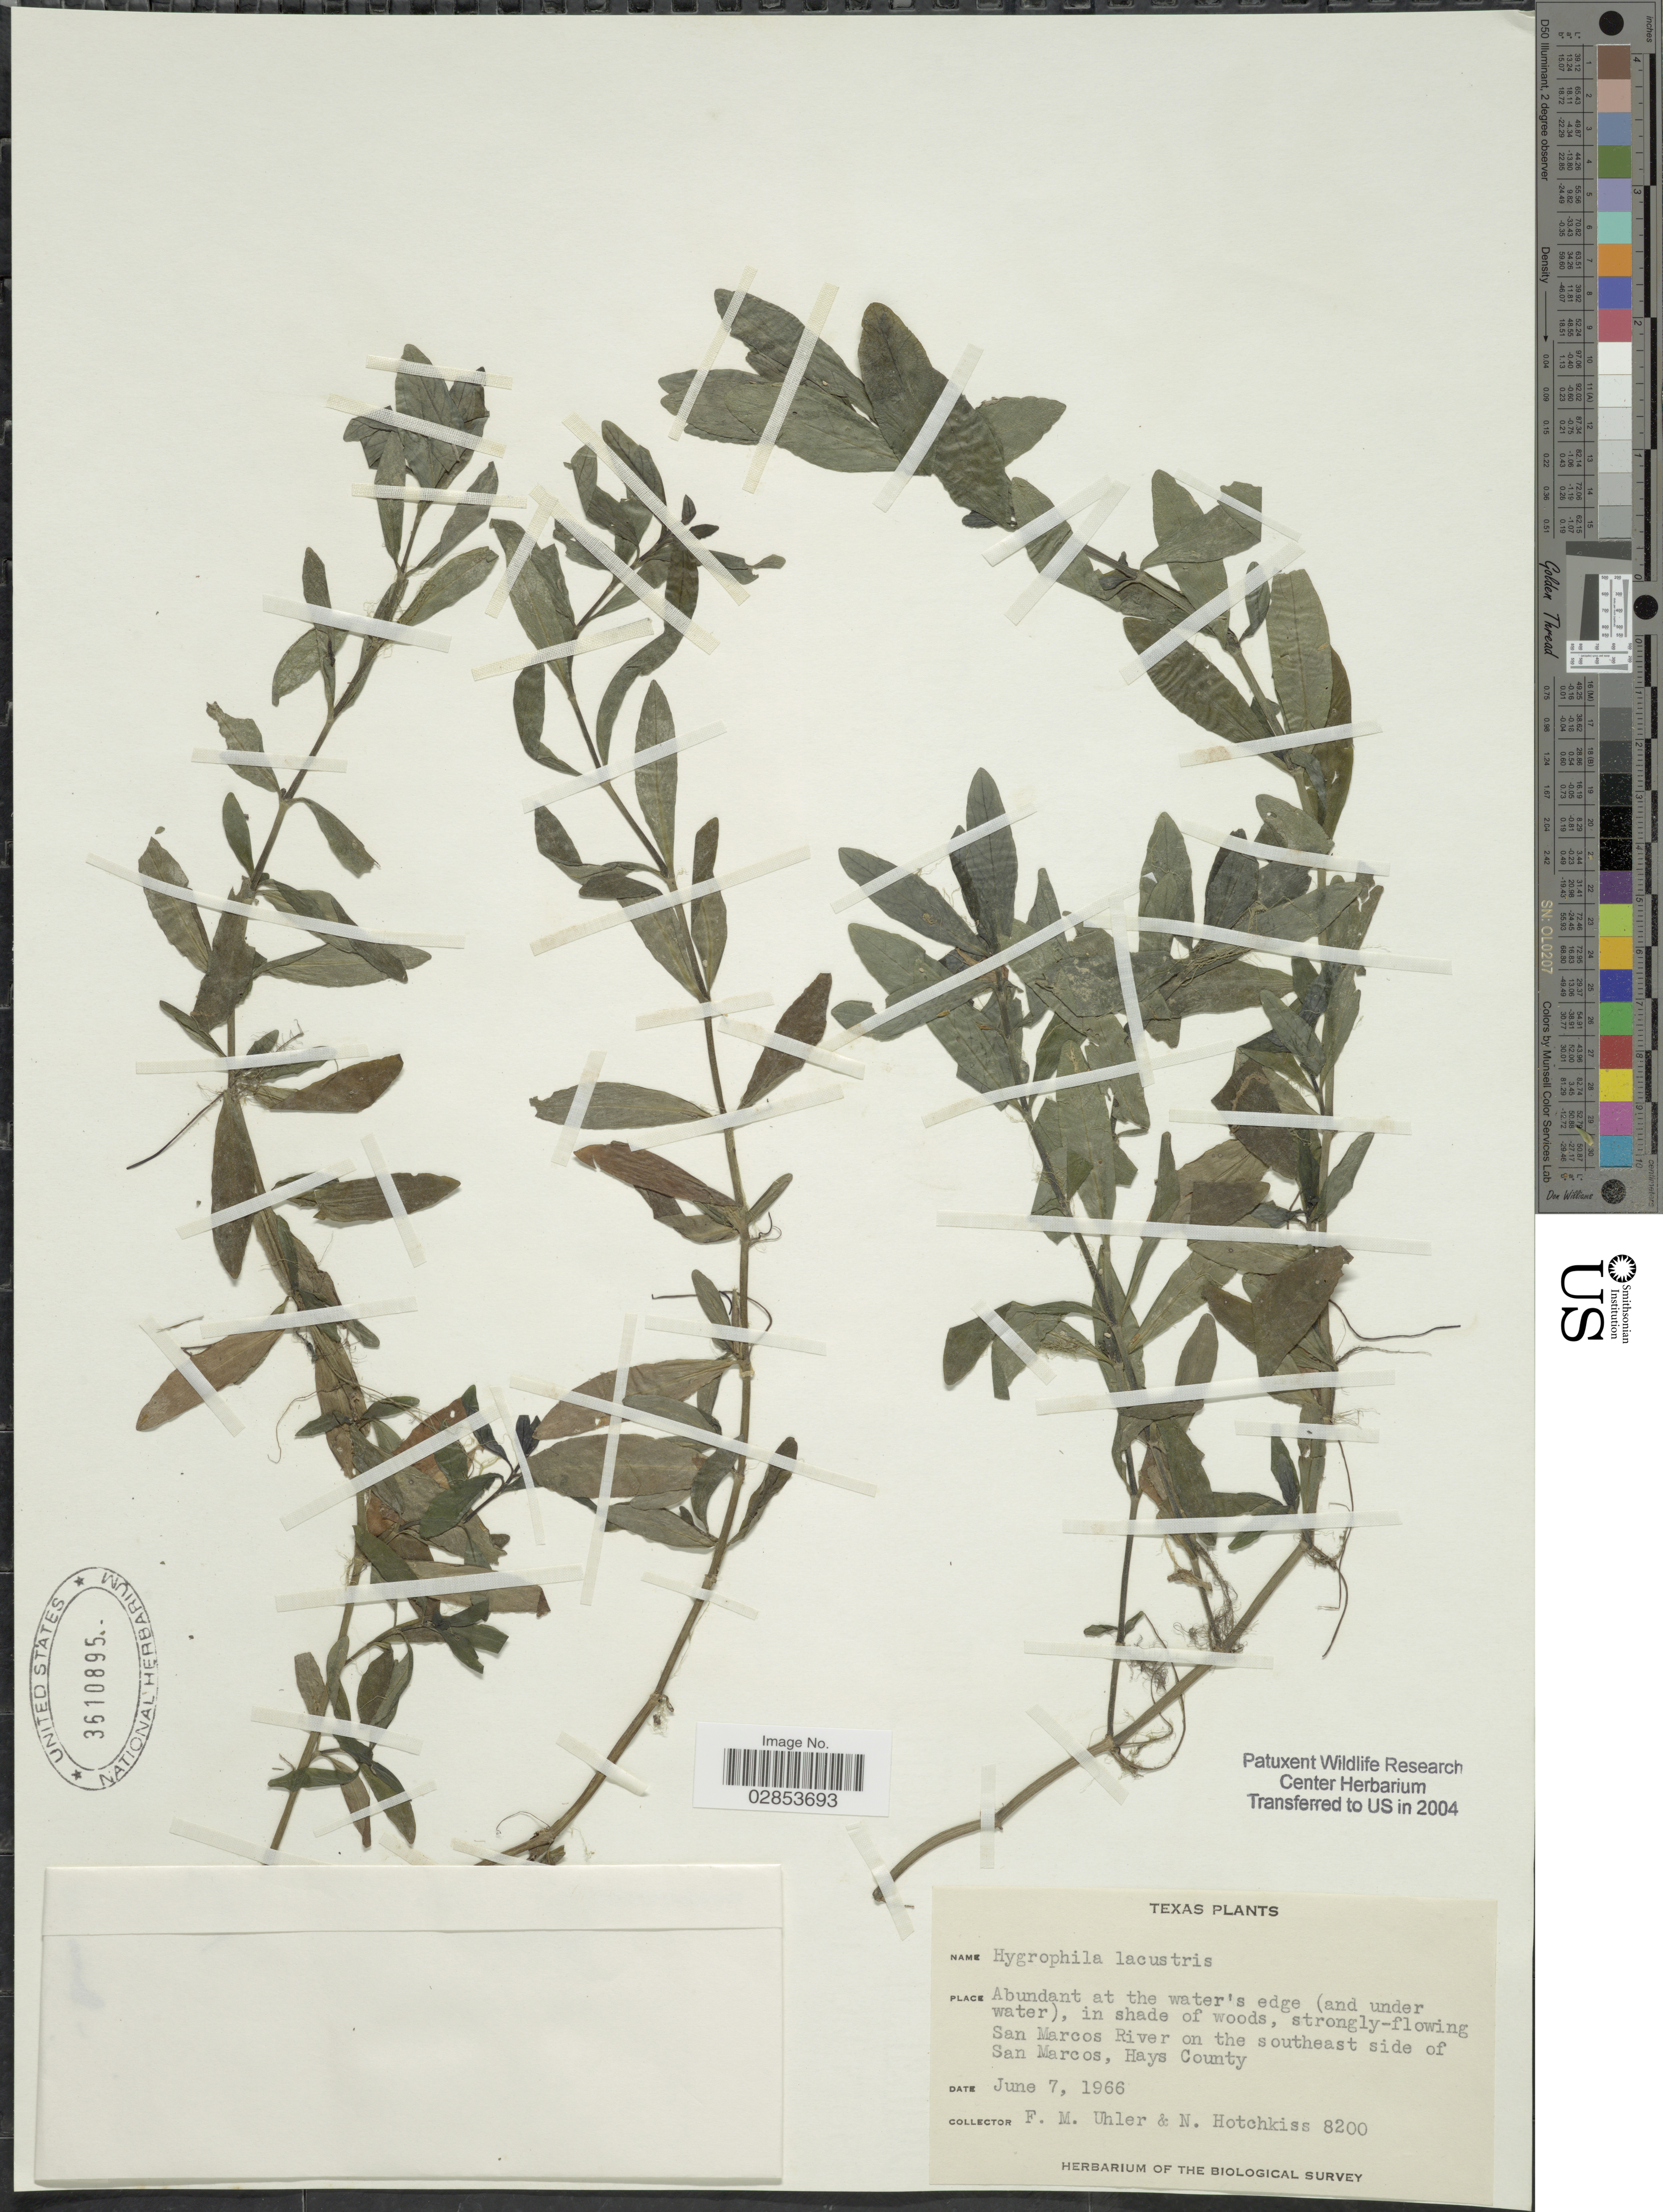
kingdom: Plantae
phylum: Tracheophyta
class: Magnoliopsida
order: Lamiales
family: Acanthaceae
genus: Hygrophila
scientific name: Hygrophila polysperma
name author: T. Anderson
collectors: F. M. Uhler & N. Hotchkiss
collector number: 8200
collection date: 1966-06-07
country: United States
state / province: Texas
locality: San Marcos River on the southeast side of San Marcos, Hays County.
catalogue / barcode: US 3610895